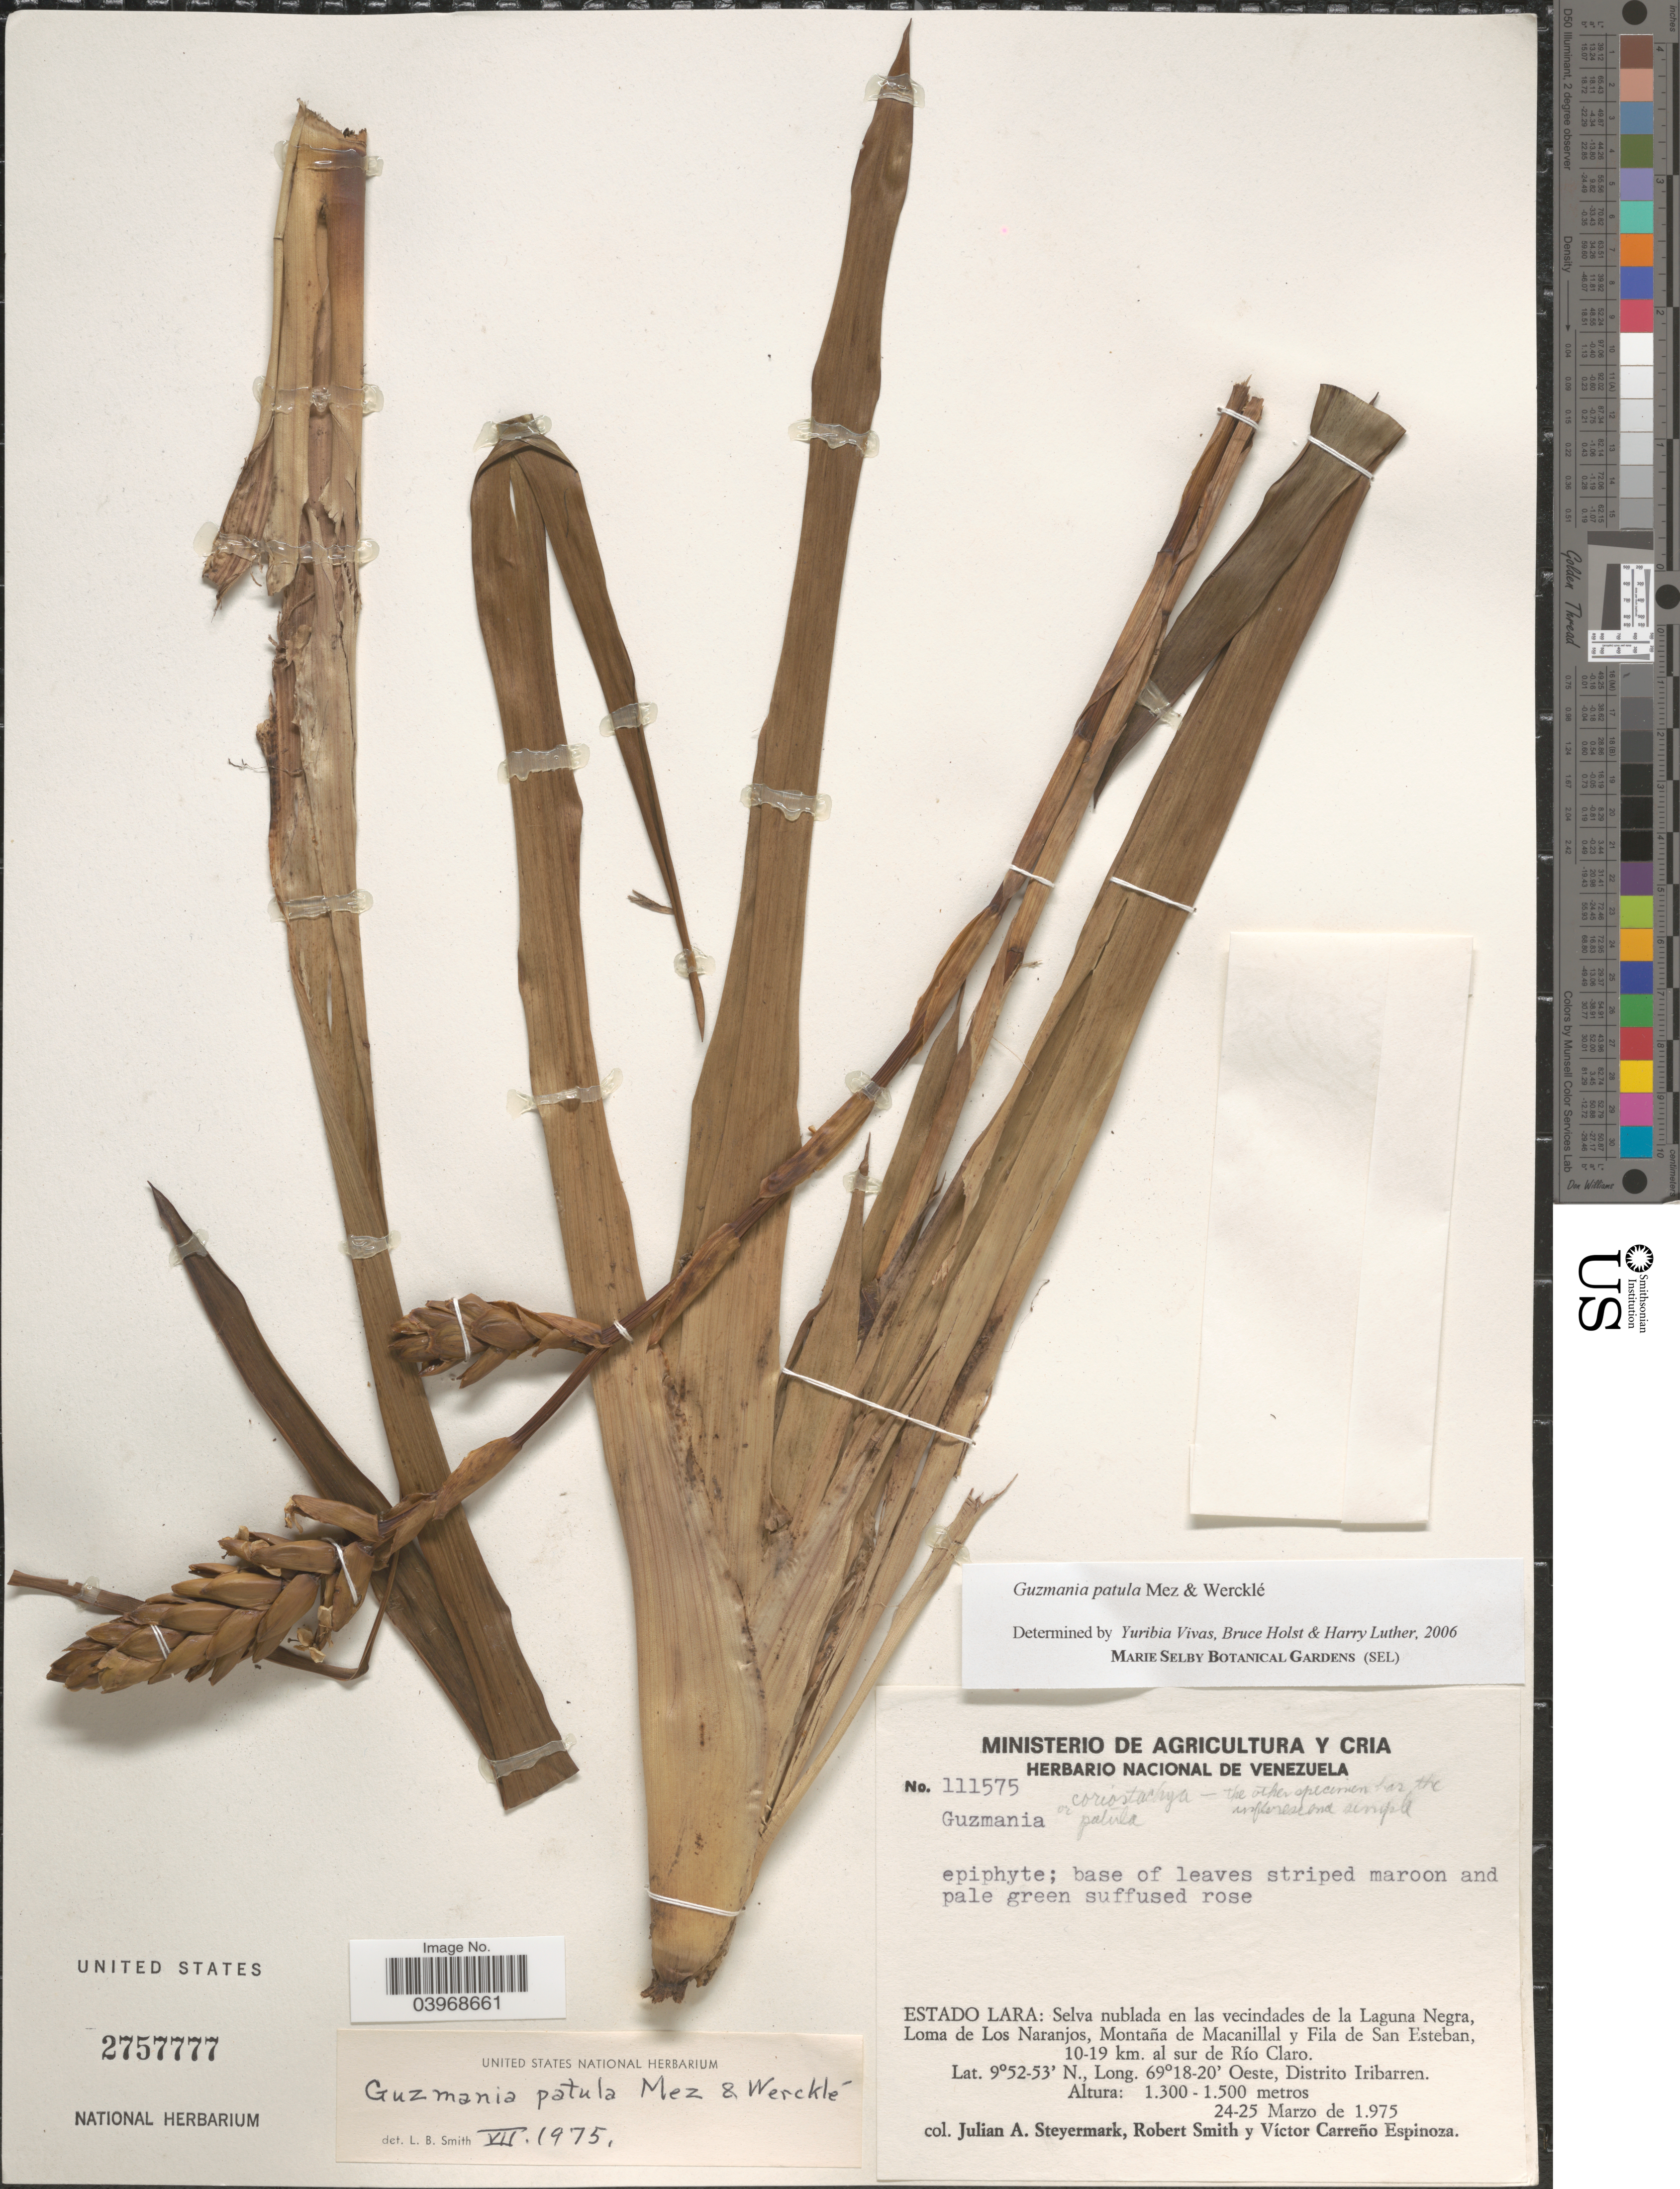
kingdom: Plantae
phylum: Tracheophyta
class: Liliopsida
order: Poales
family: Bromeliaceae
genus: Guzmania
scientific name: Guzmania patula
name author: Mez & Wercklé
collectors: J. Steyermark, R. Smith & V. Carreño E.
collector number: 111575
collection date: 1975-03-24/1975-03-25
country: Venezuela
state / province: Lara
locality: Selva nublada en las vecindades de la Laguna Negra, Loma de Los Naranjos, Montaña de Macanillal y Fila de San Esteban, 10-19 km. al sur de Río Claro. Distrito Iribarren.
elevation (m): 1300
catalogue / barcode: US 2757777